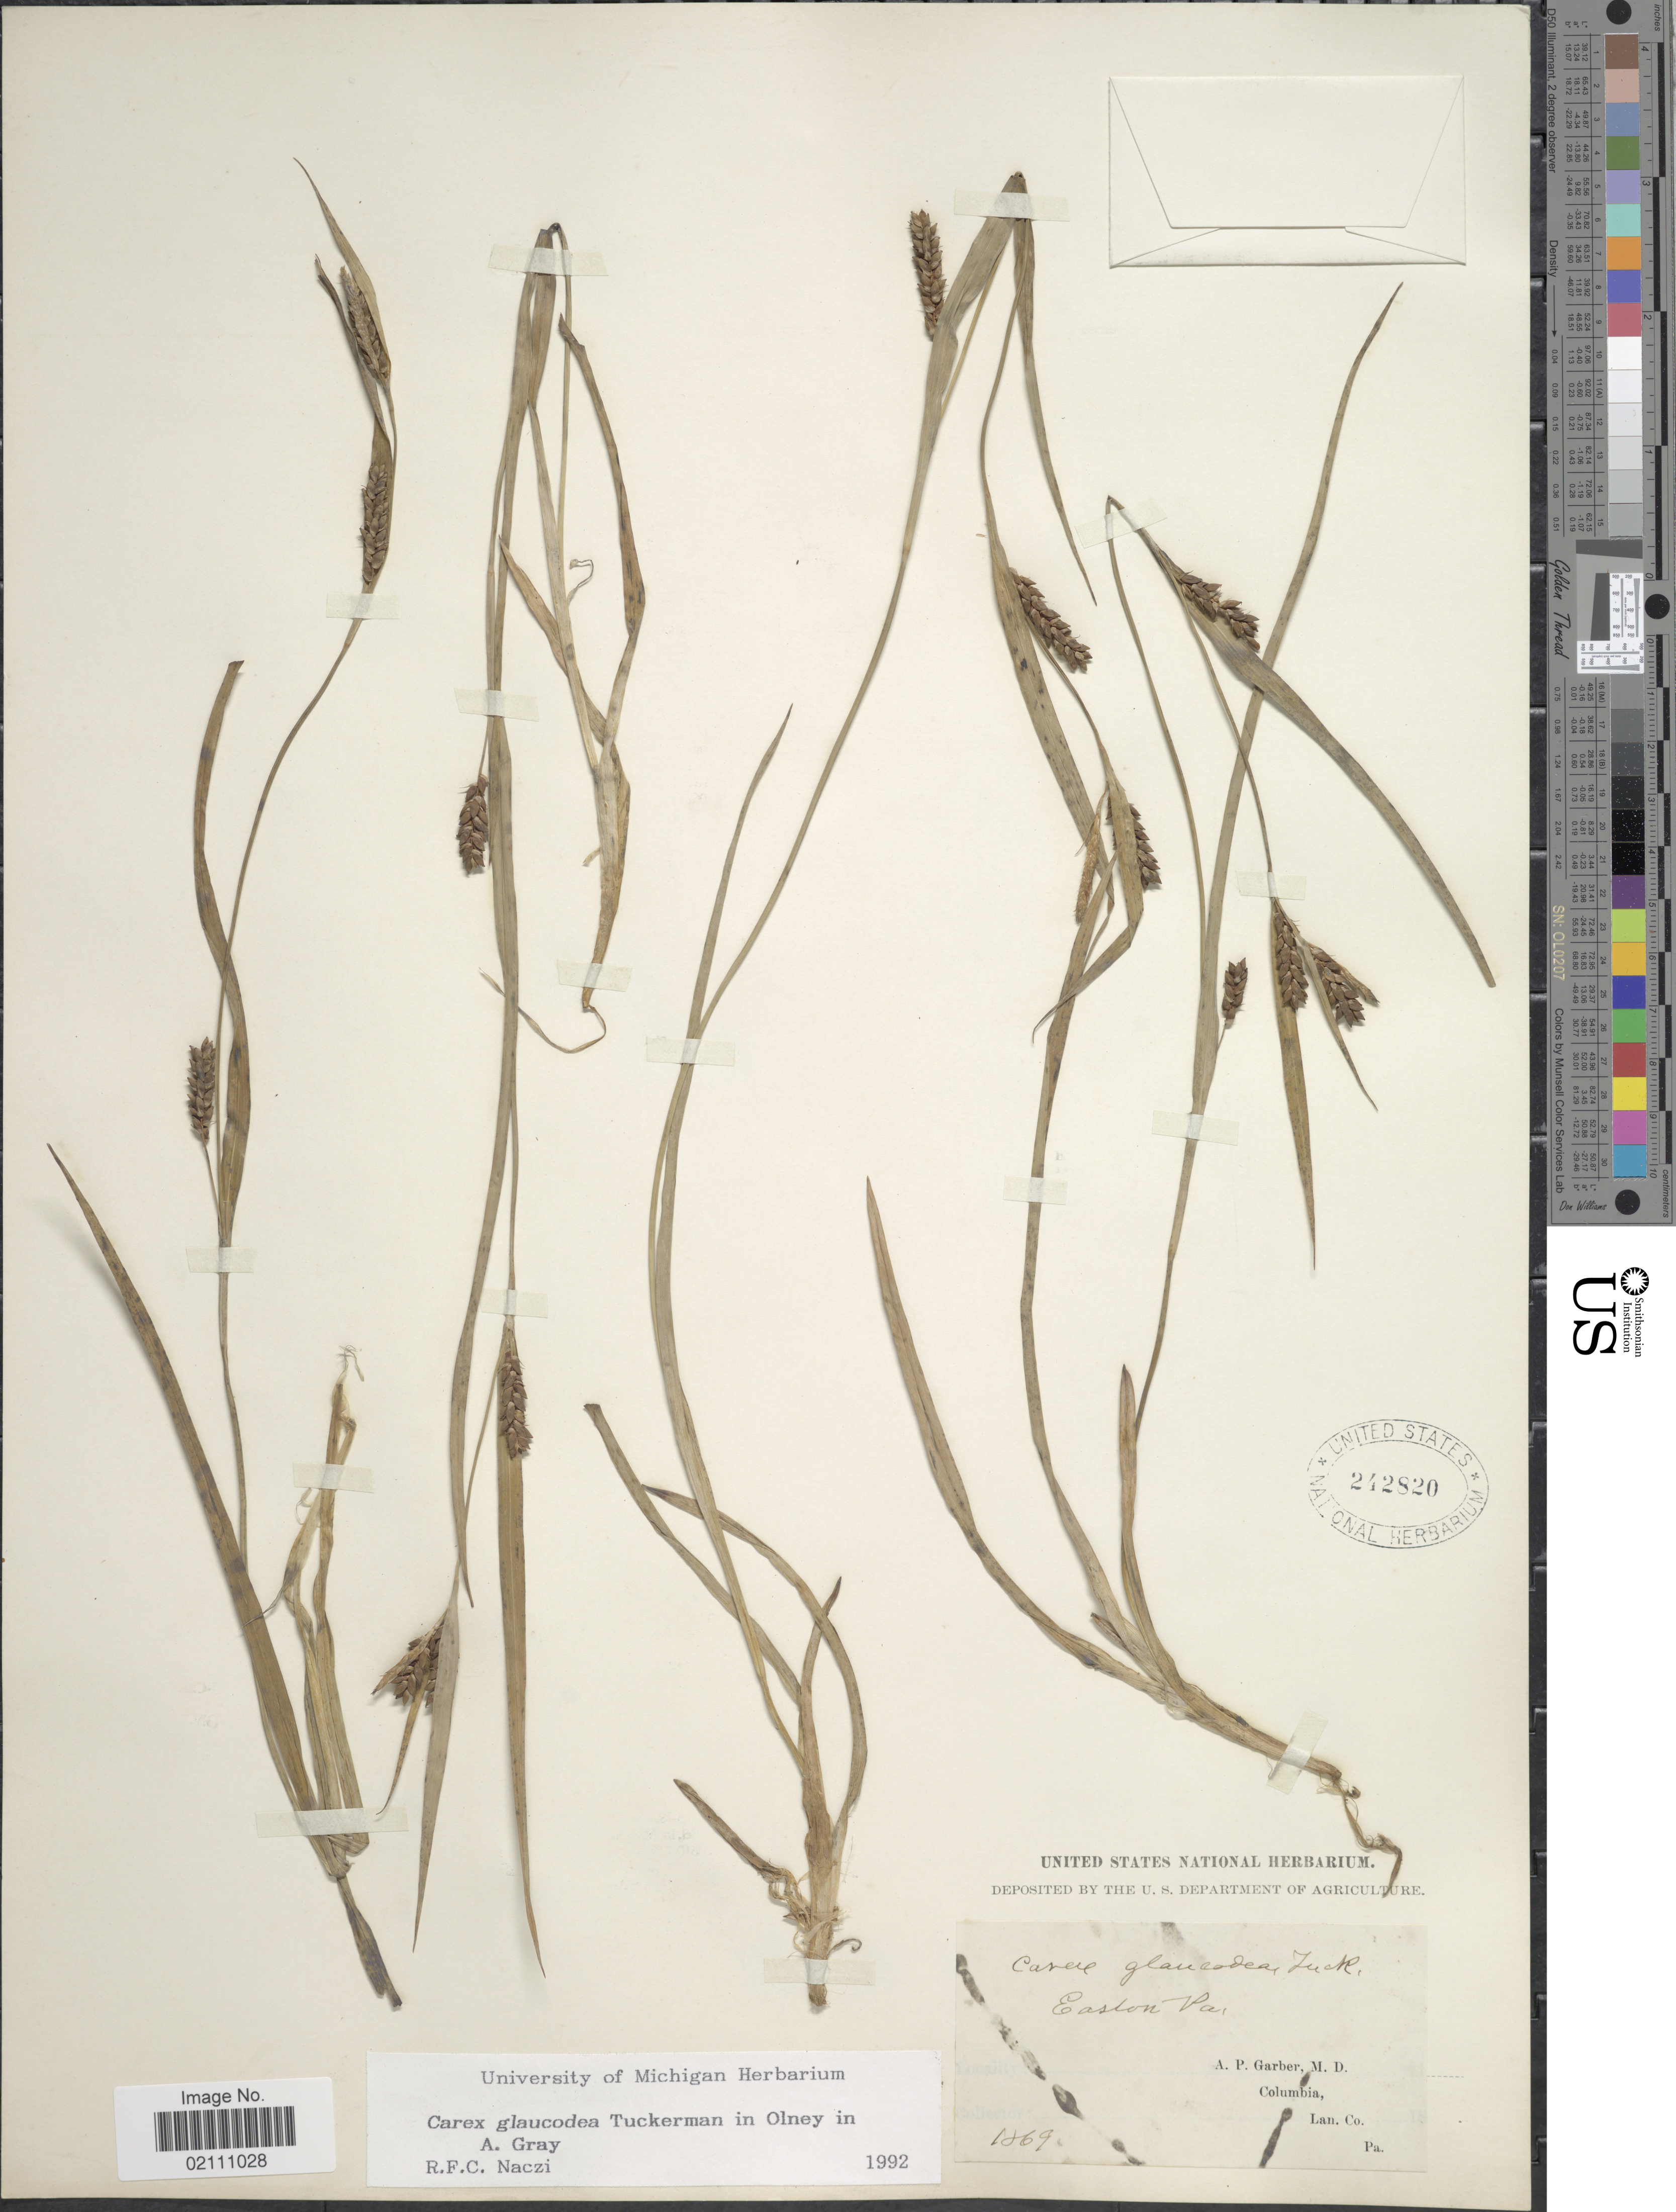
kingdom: Plantae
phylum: Tracheophyta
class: Liliopsida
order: Poales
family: Cyperaceae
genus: Carex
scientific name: Carex glaucodea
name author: Tuck. ex Olney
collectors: A. P. Garber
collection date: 1869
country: United States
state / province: Pennsylvania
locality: Easton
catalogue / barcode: US 242820